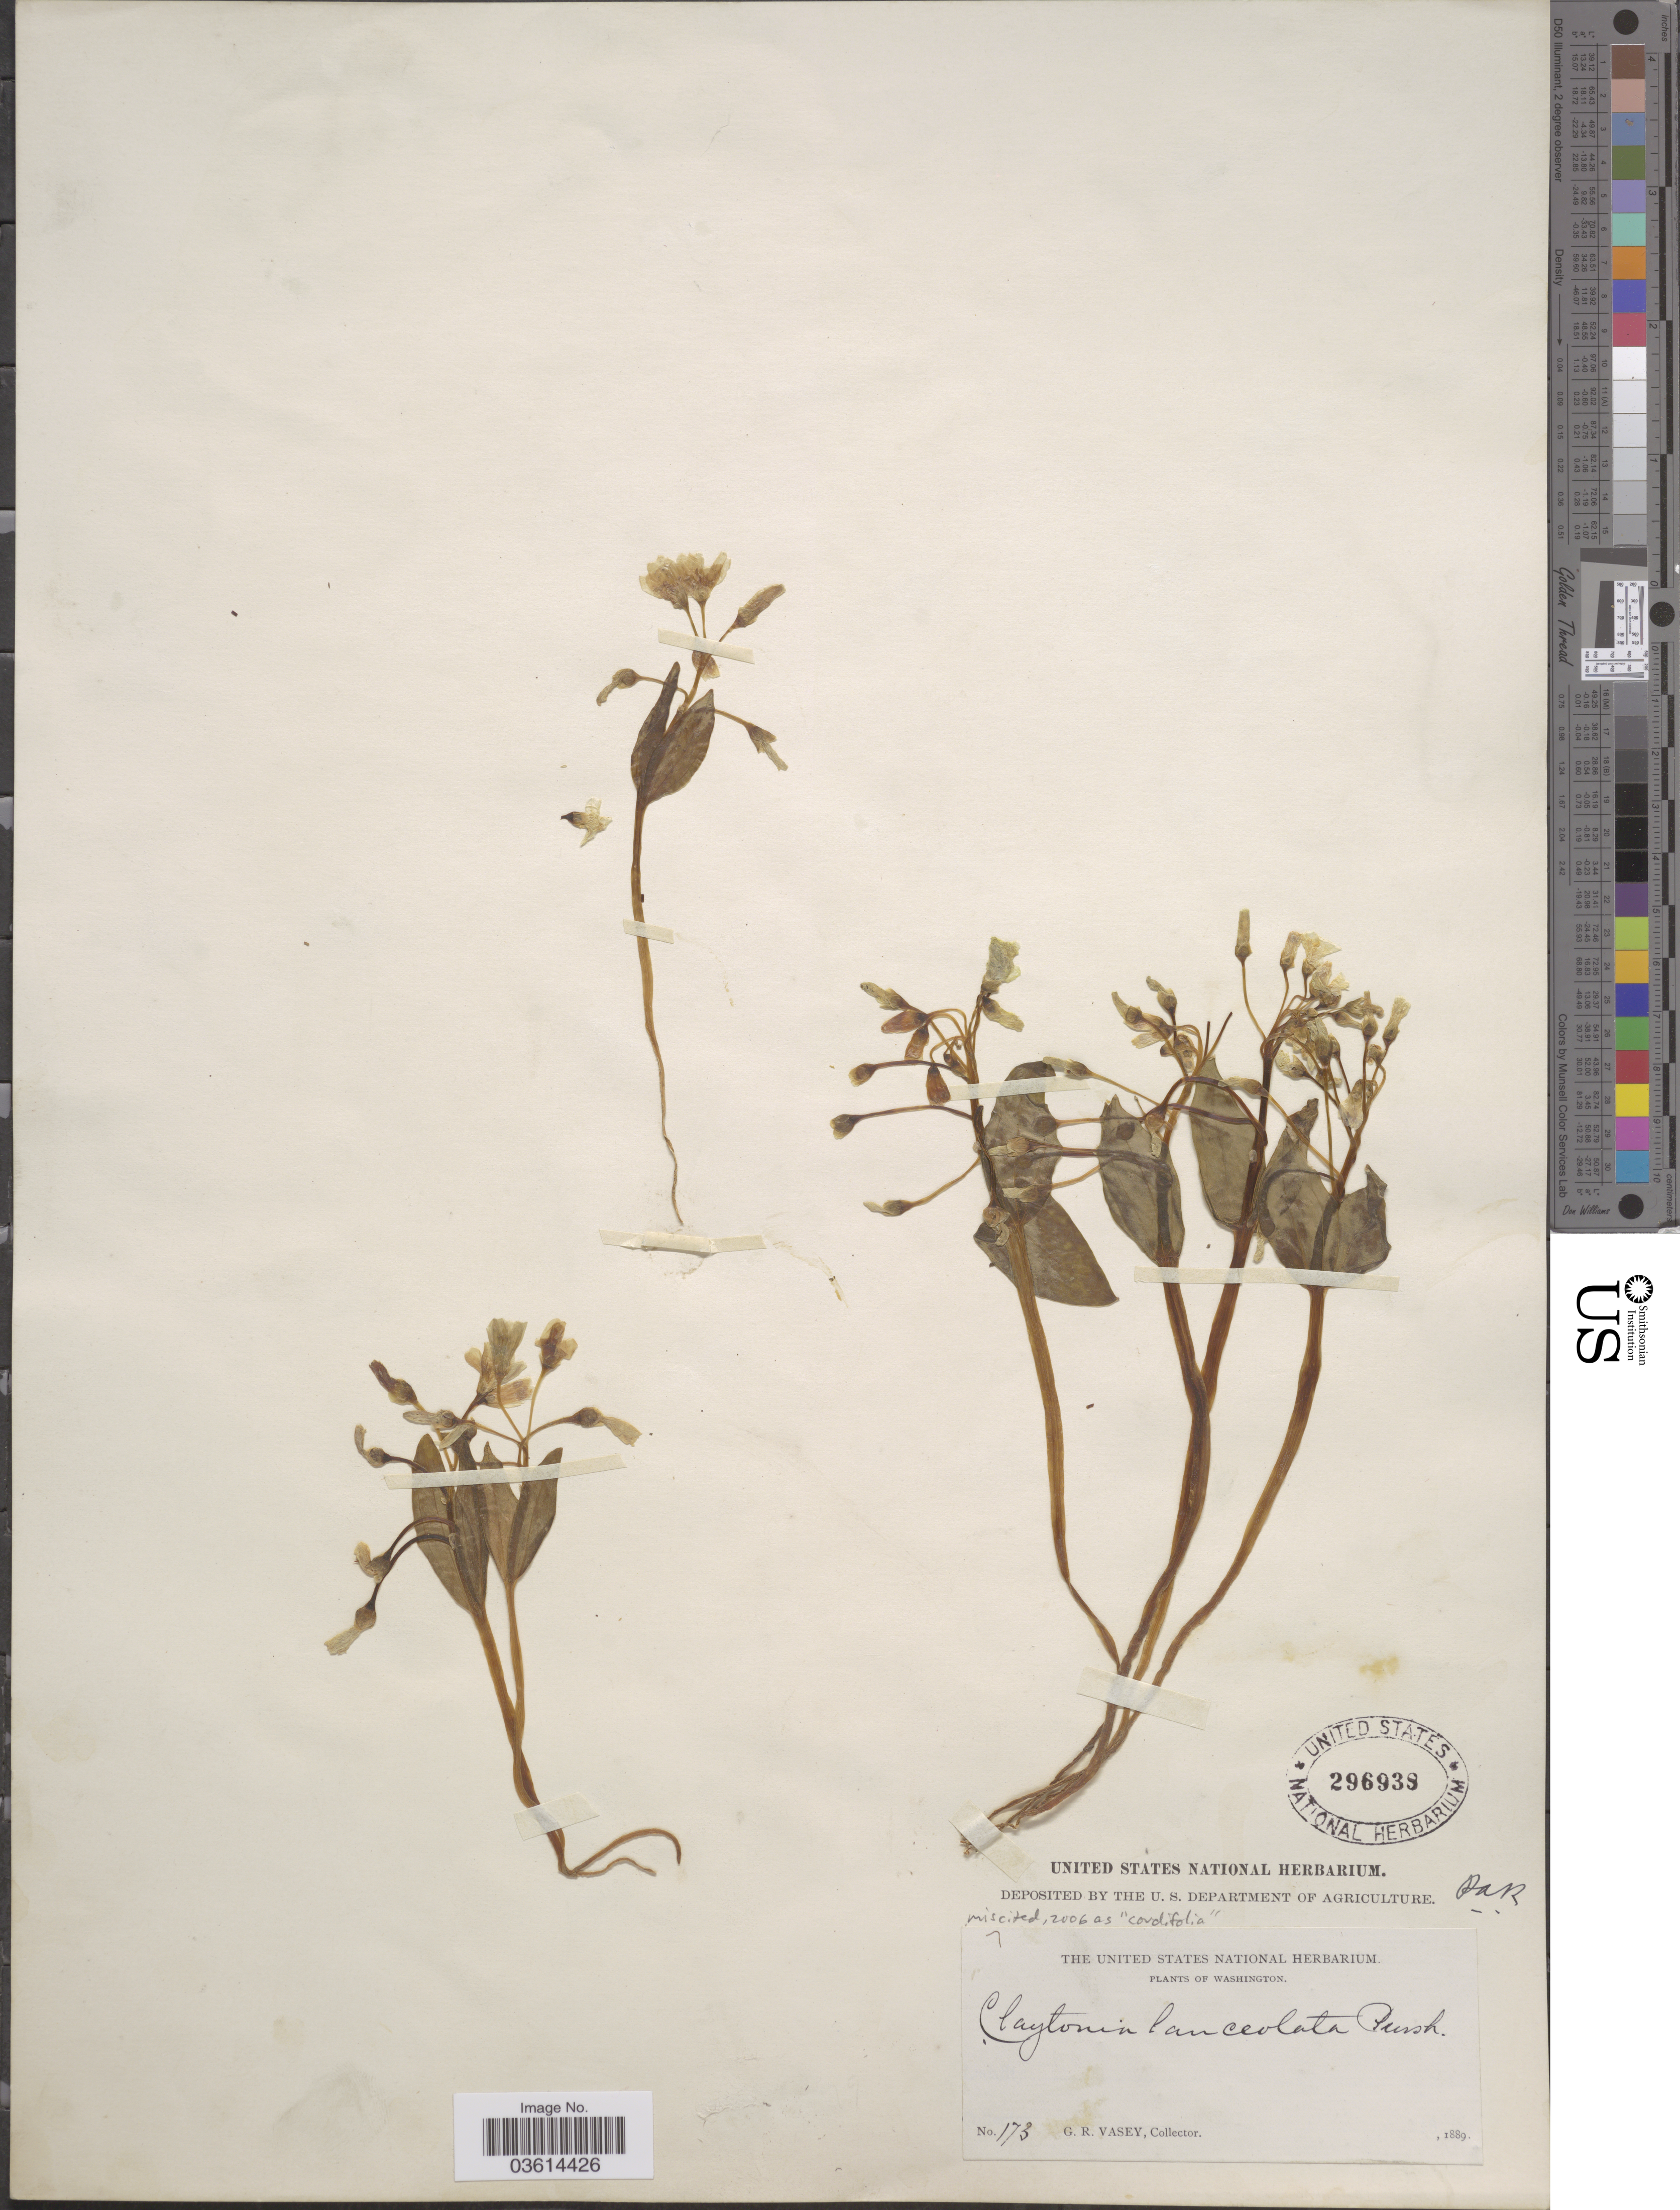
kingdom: Plantae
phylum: Tracheophyta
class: Magnoliopsida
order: Caryophyllales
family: Montiaceae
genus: Claytonia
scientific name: Claytonia lanceolata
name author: Pursh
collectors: G. R. Vasey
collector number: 173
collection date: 1889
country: United States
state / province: Washington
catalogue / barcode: US 296938